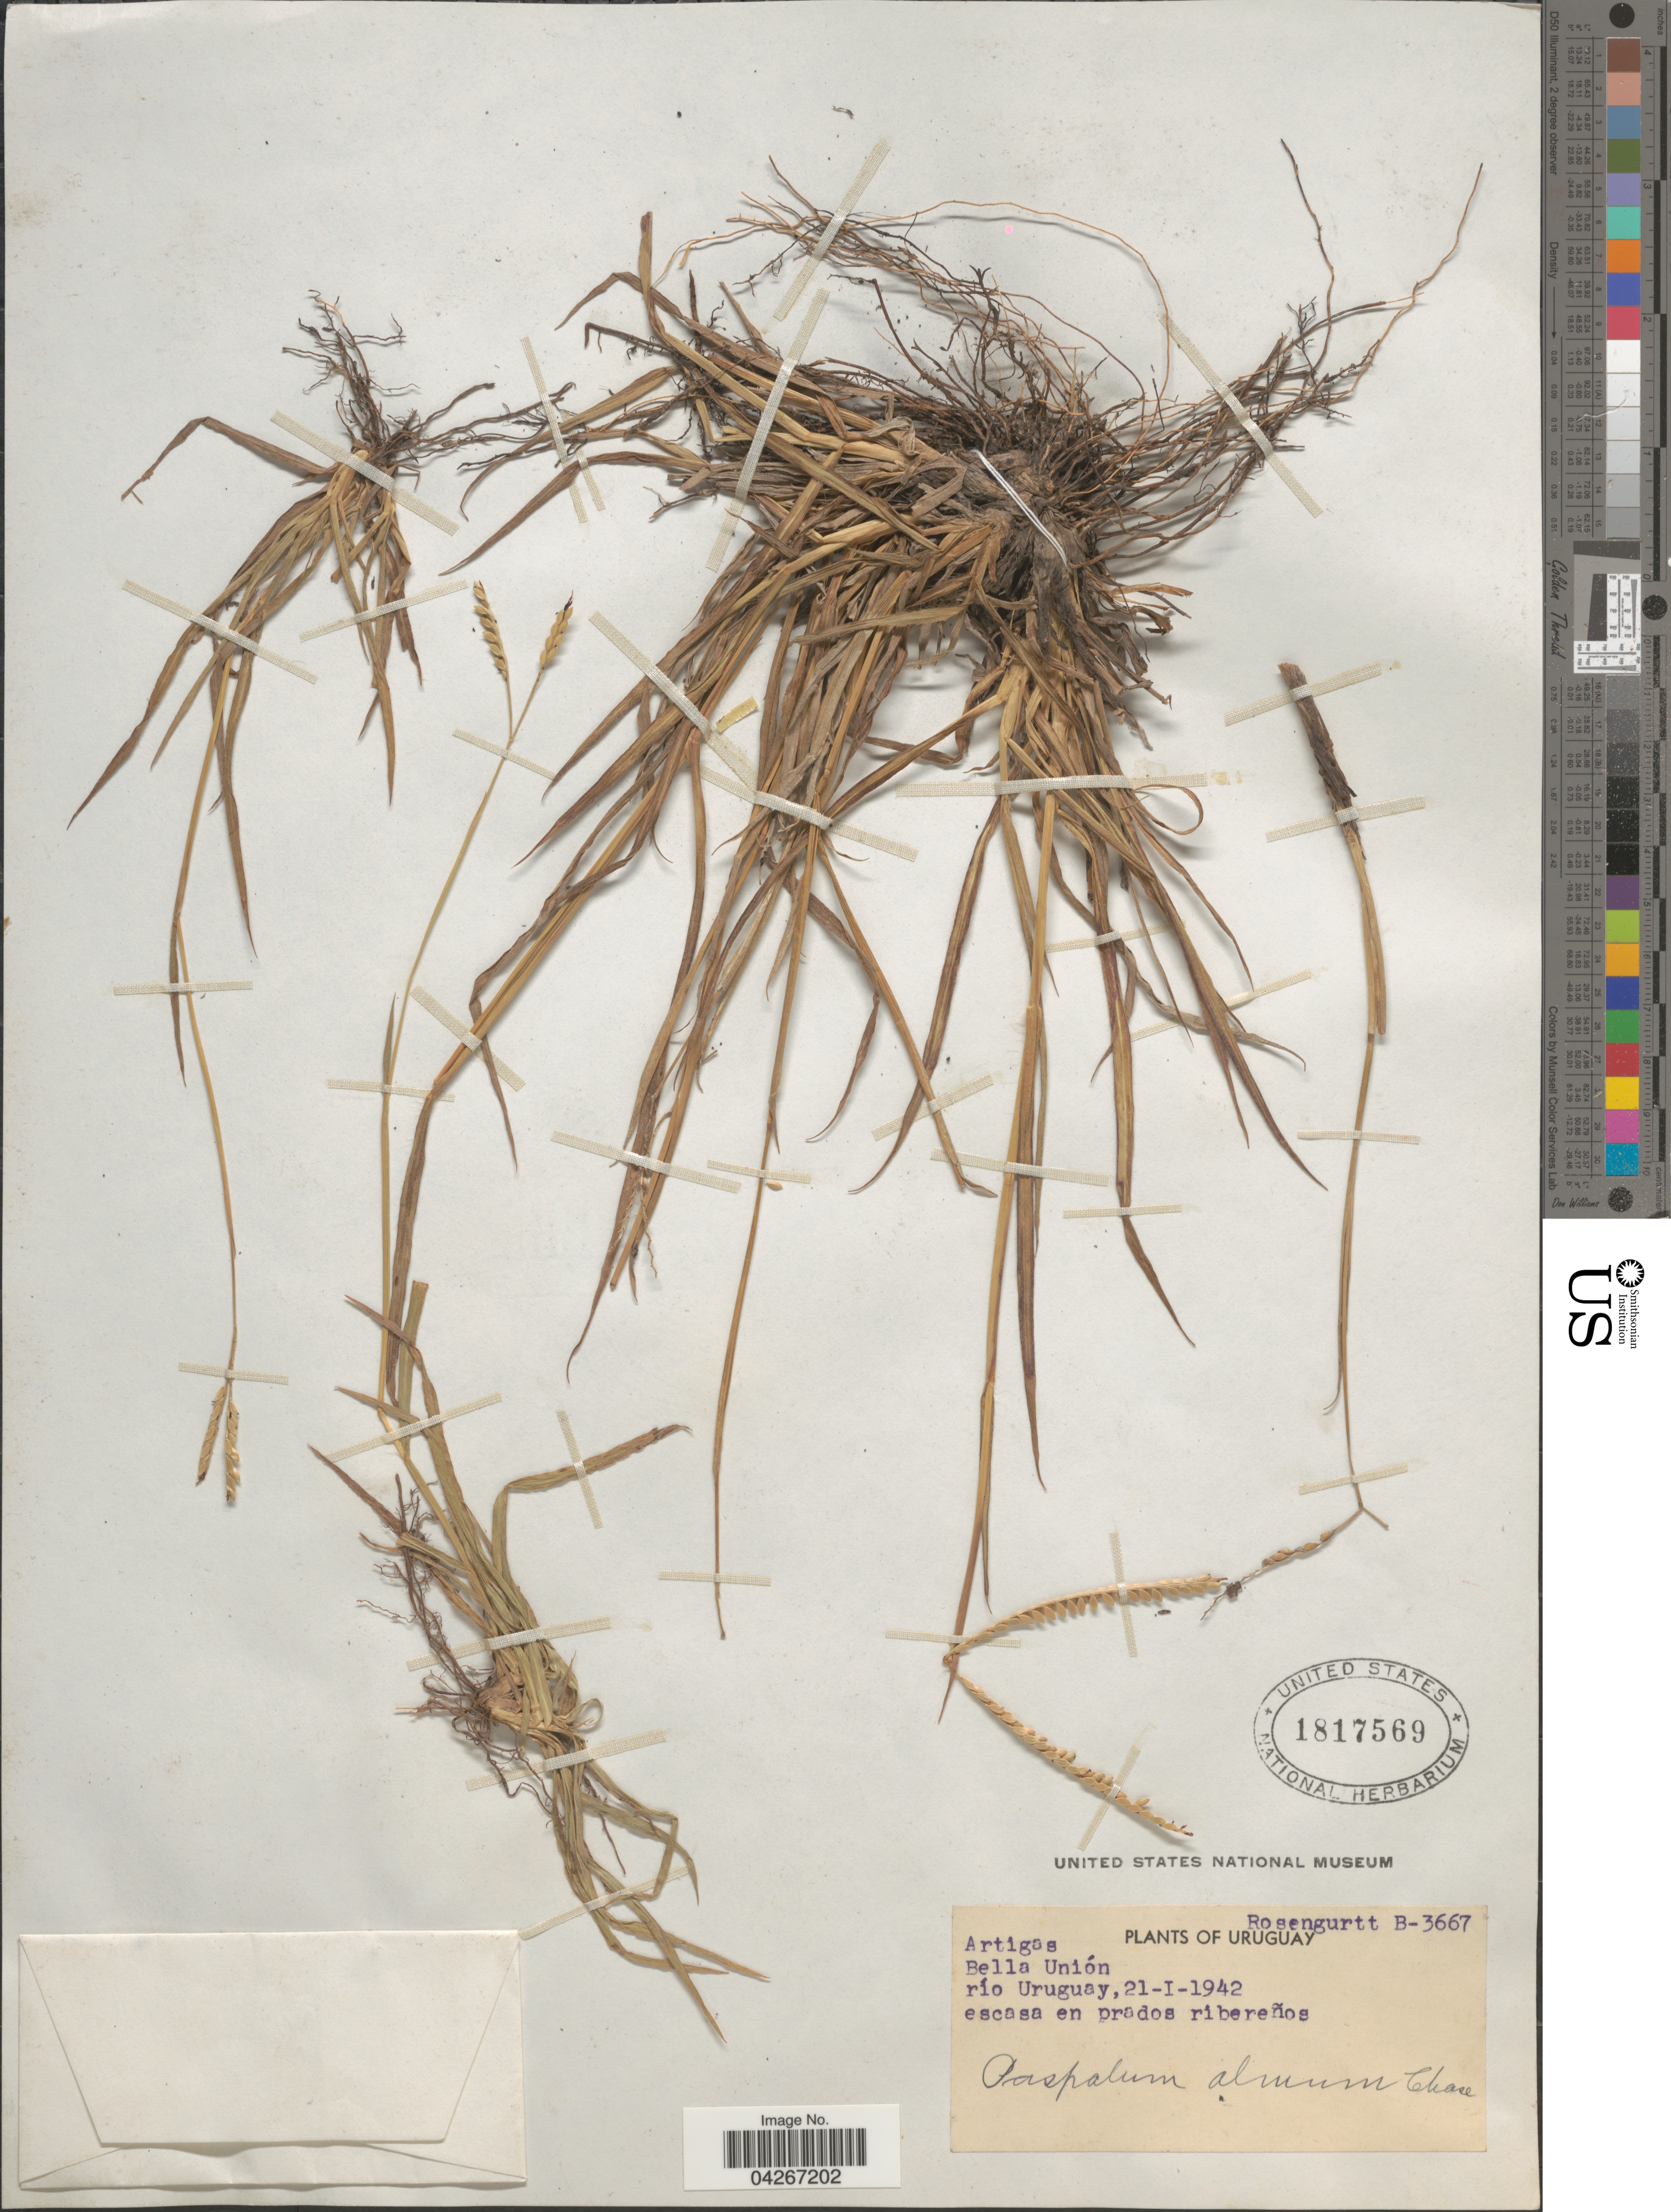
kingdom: Plantae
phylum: Tracheophyta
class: Liliopsida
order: Poales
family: Poaceae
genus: Paspalum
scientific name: Paspalum almum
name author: Chase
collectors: Rosengurtt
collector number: B-3667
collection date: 1942-01-21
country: Uruguay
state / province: Artigas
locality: Bella Unión. Río Uruguay.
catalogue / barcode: US 1817569